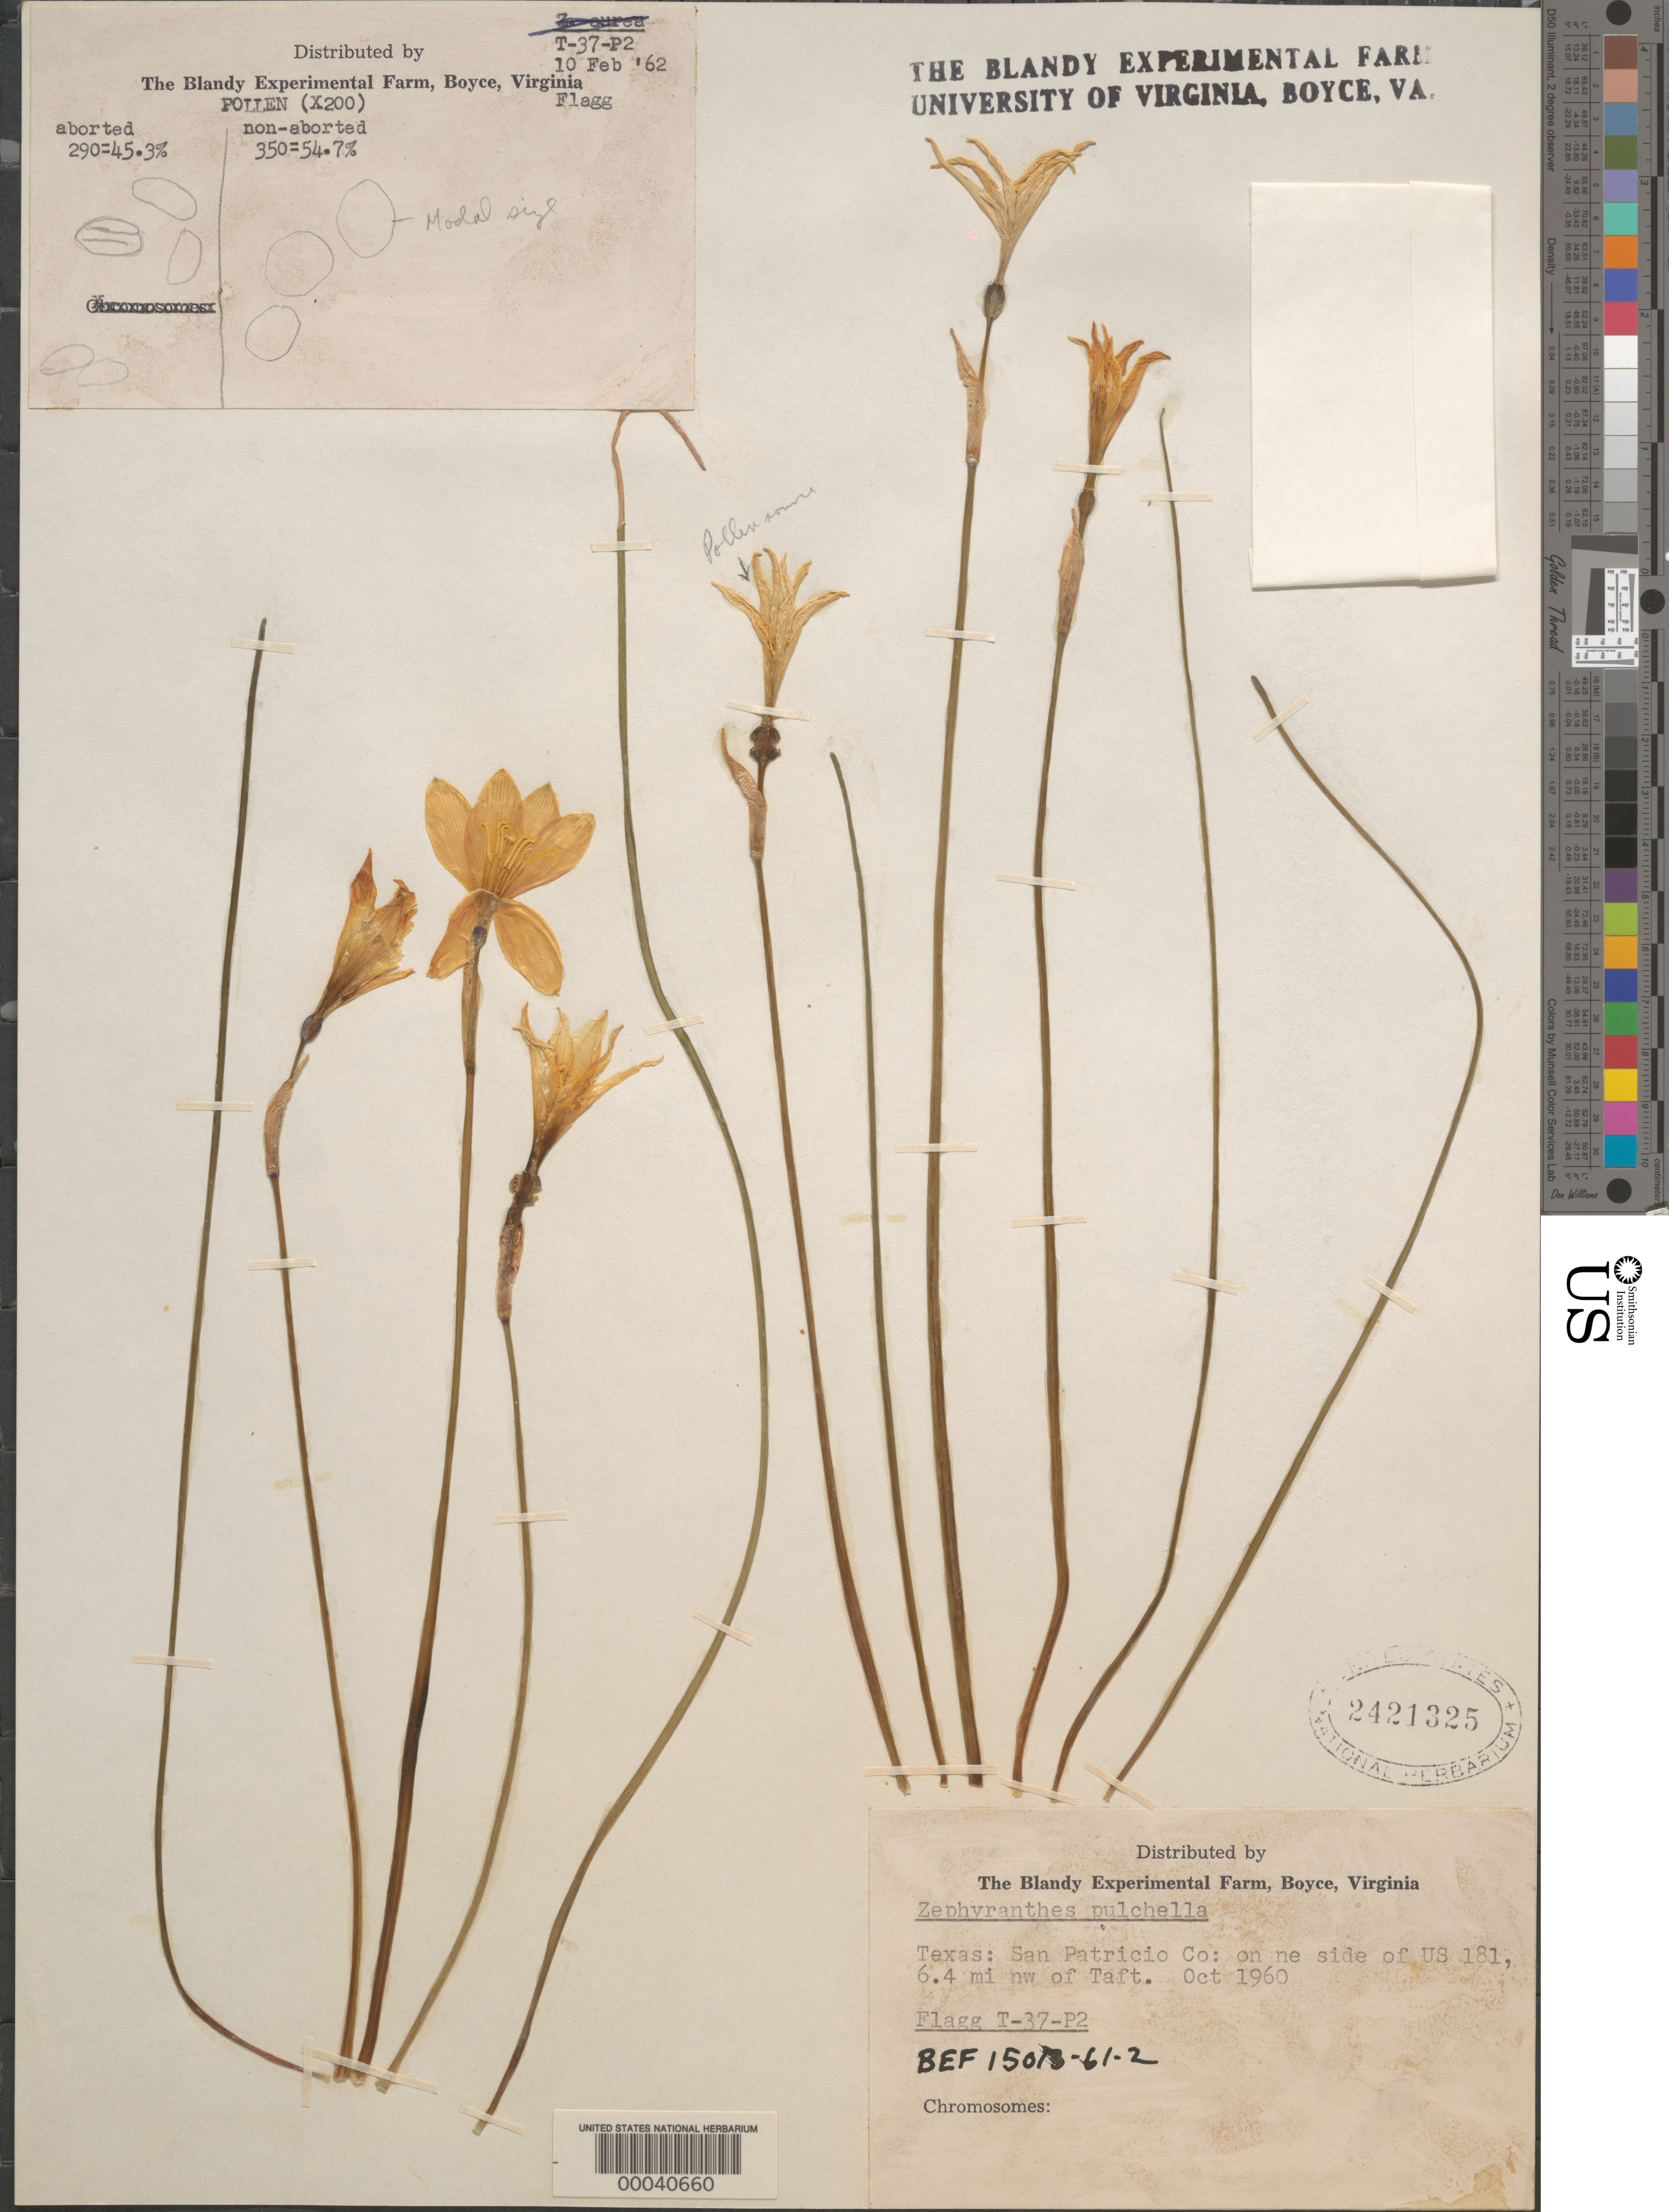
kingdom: Plantae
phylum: Tracheophyta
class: Liliopsida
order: Asparagales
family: Amaryllidaceae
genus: Zephyranthes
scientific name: Zephyranthes pulchella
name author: J.G. Sm.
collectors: R. O. Flagg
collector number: T-37-p2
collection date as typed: Oct 1960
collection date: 1960-10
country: United States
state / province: Texas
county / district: San Patricio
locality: Ne side of u.s. 181, 6.4 mi. nw of taft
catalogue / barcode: US 2421325